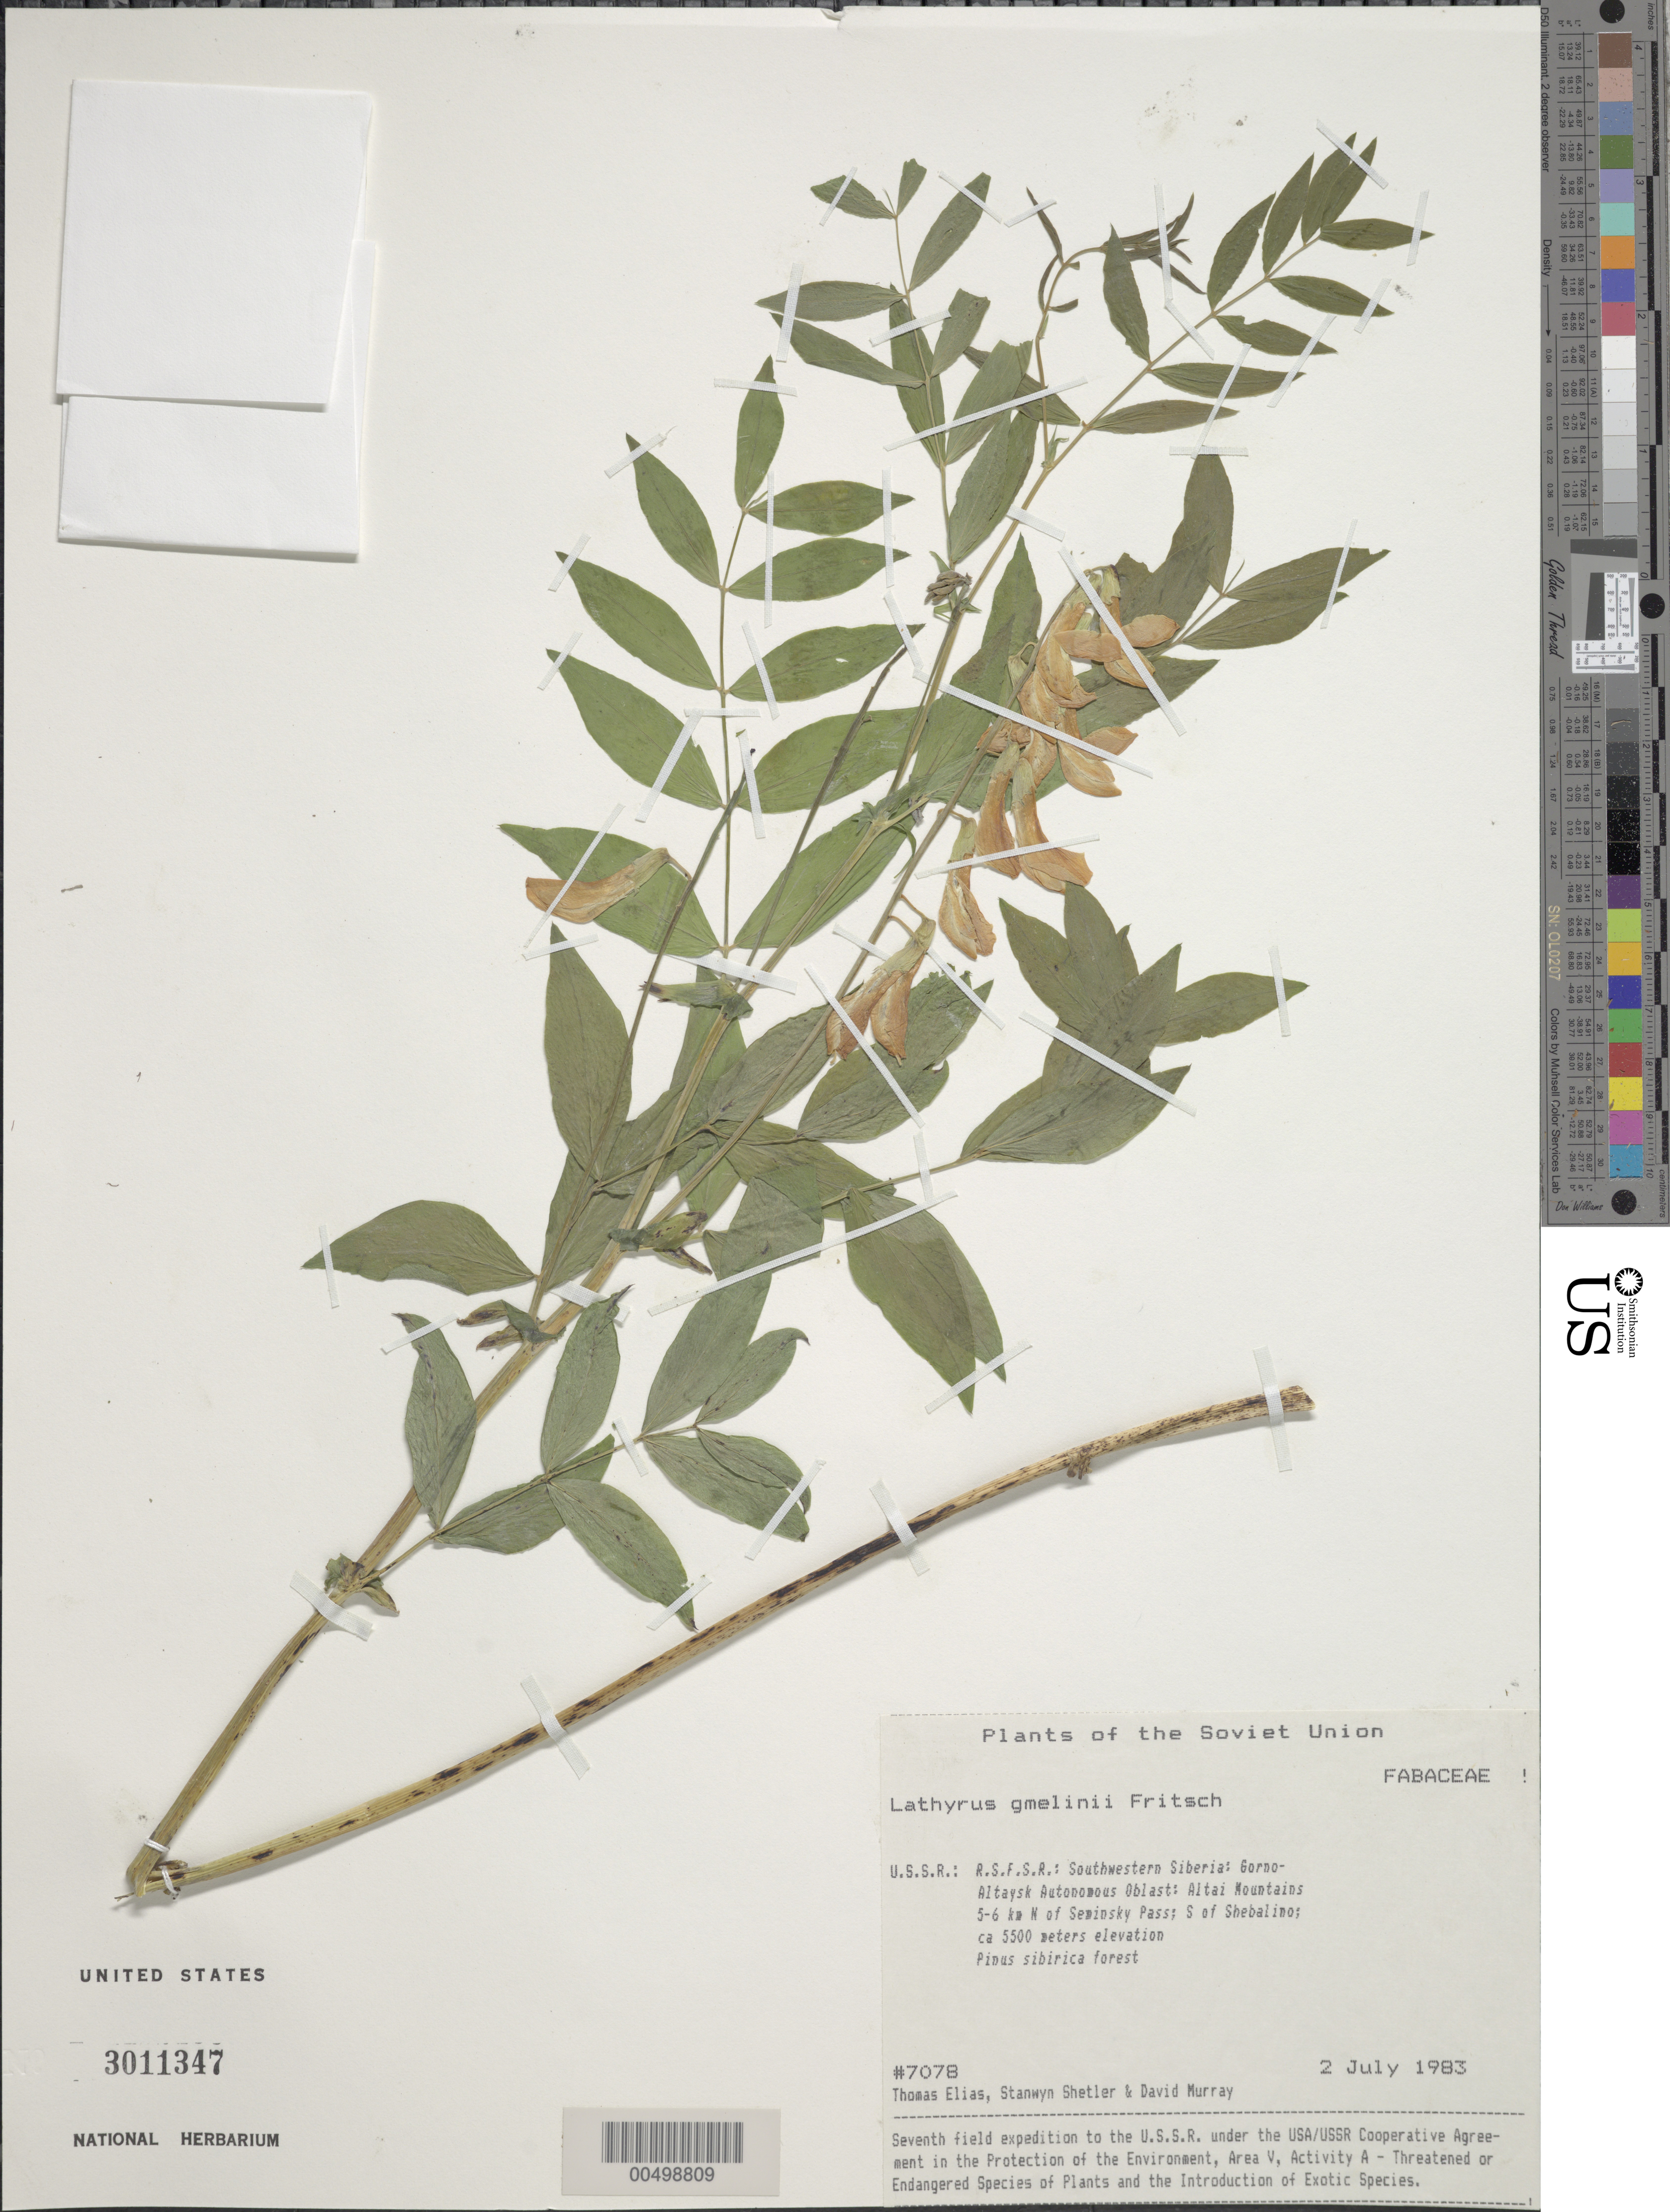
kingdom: Plantae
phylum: Tracheophyta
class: Magnoliopsida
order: Fabales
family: Fabaceae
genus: Lathyrus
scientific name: Lathyrus gmelinii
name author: Fritsch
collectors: T. Elias, S. Shetler & D. F. Murray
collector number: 7078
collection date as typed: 02 Jul 1983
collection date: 1983-07-02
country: Russian Federation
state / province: Altai Republic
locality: Altai Mountains, 5-6 km N of Seminsky Pass, S of Shebalino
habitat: Pinus sibirica forest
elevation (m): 1676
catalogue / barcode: US 3011347